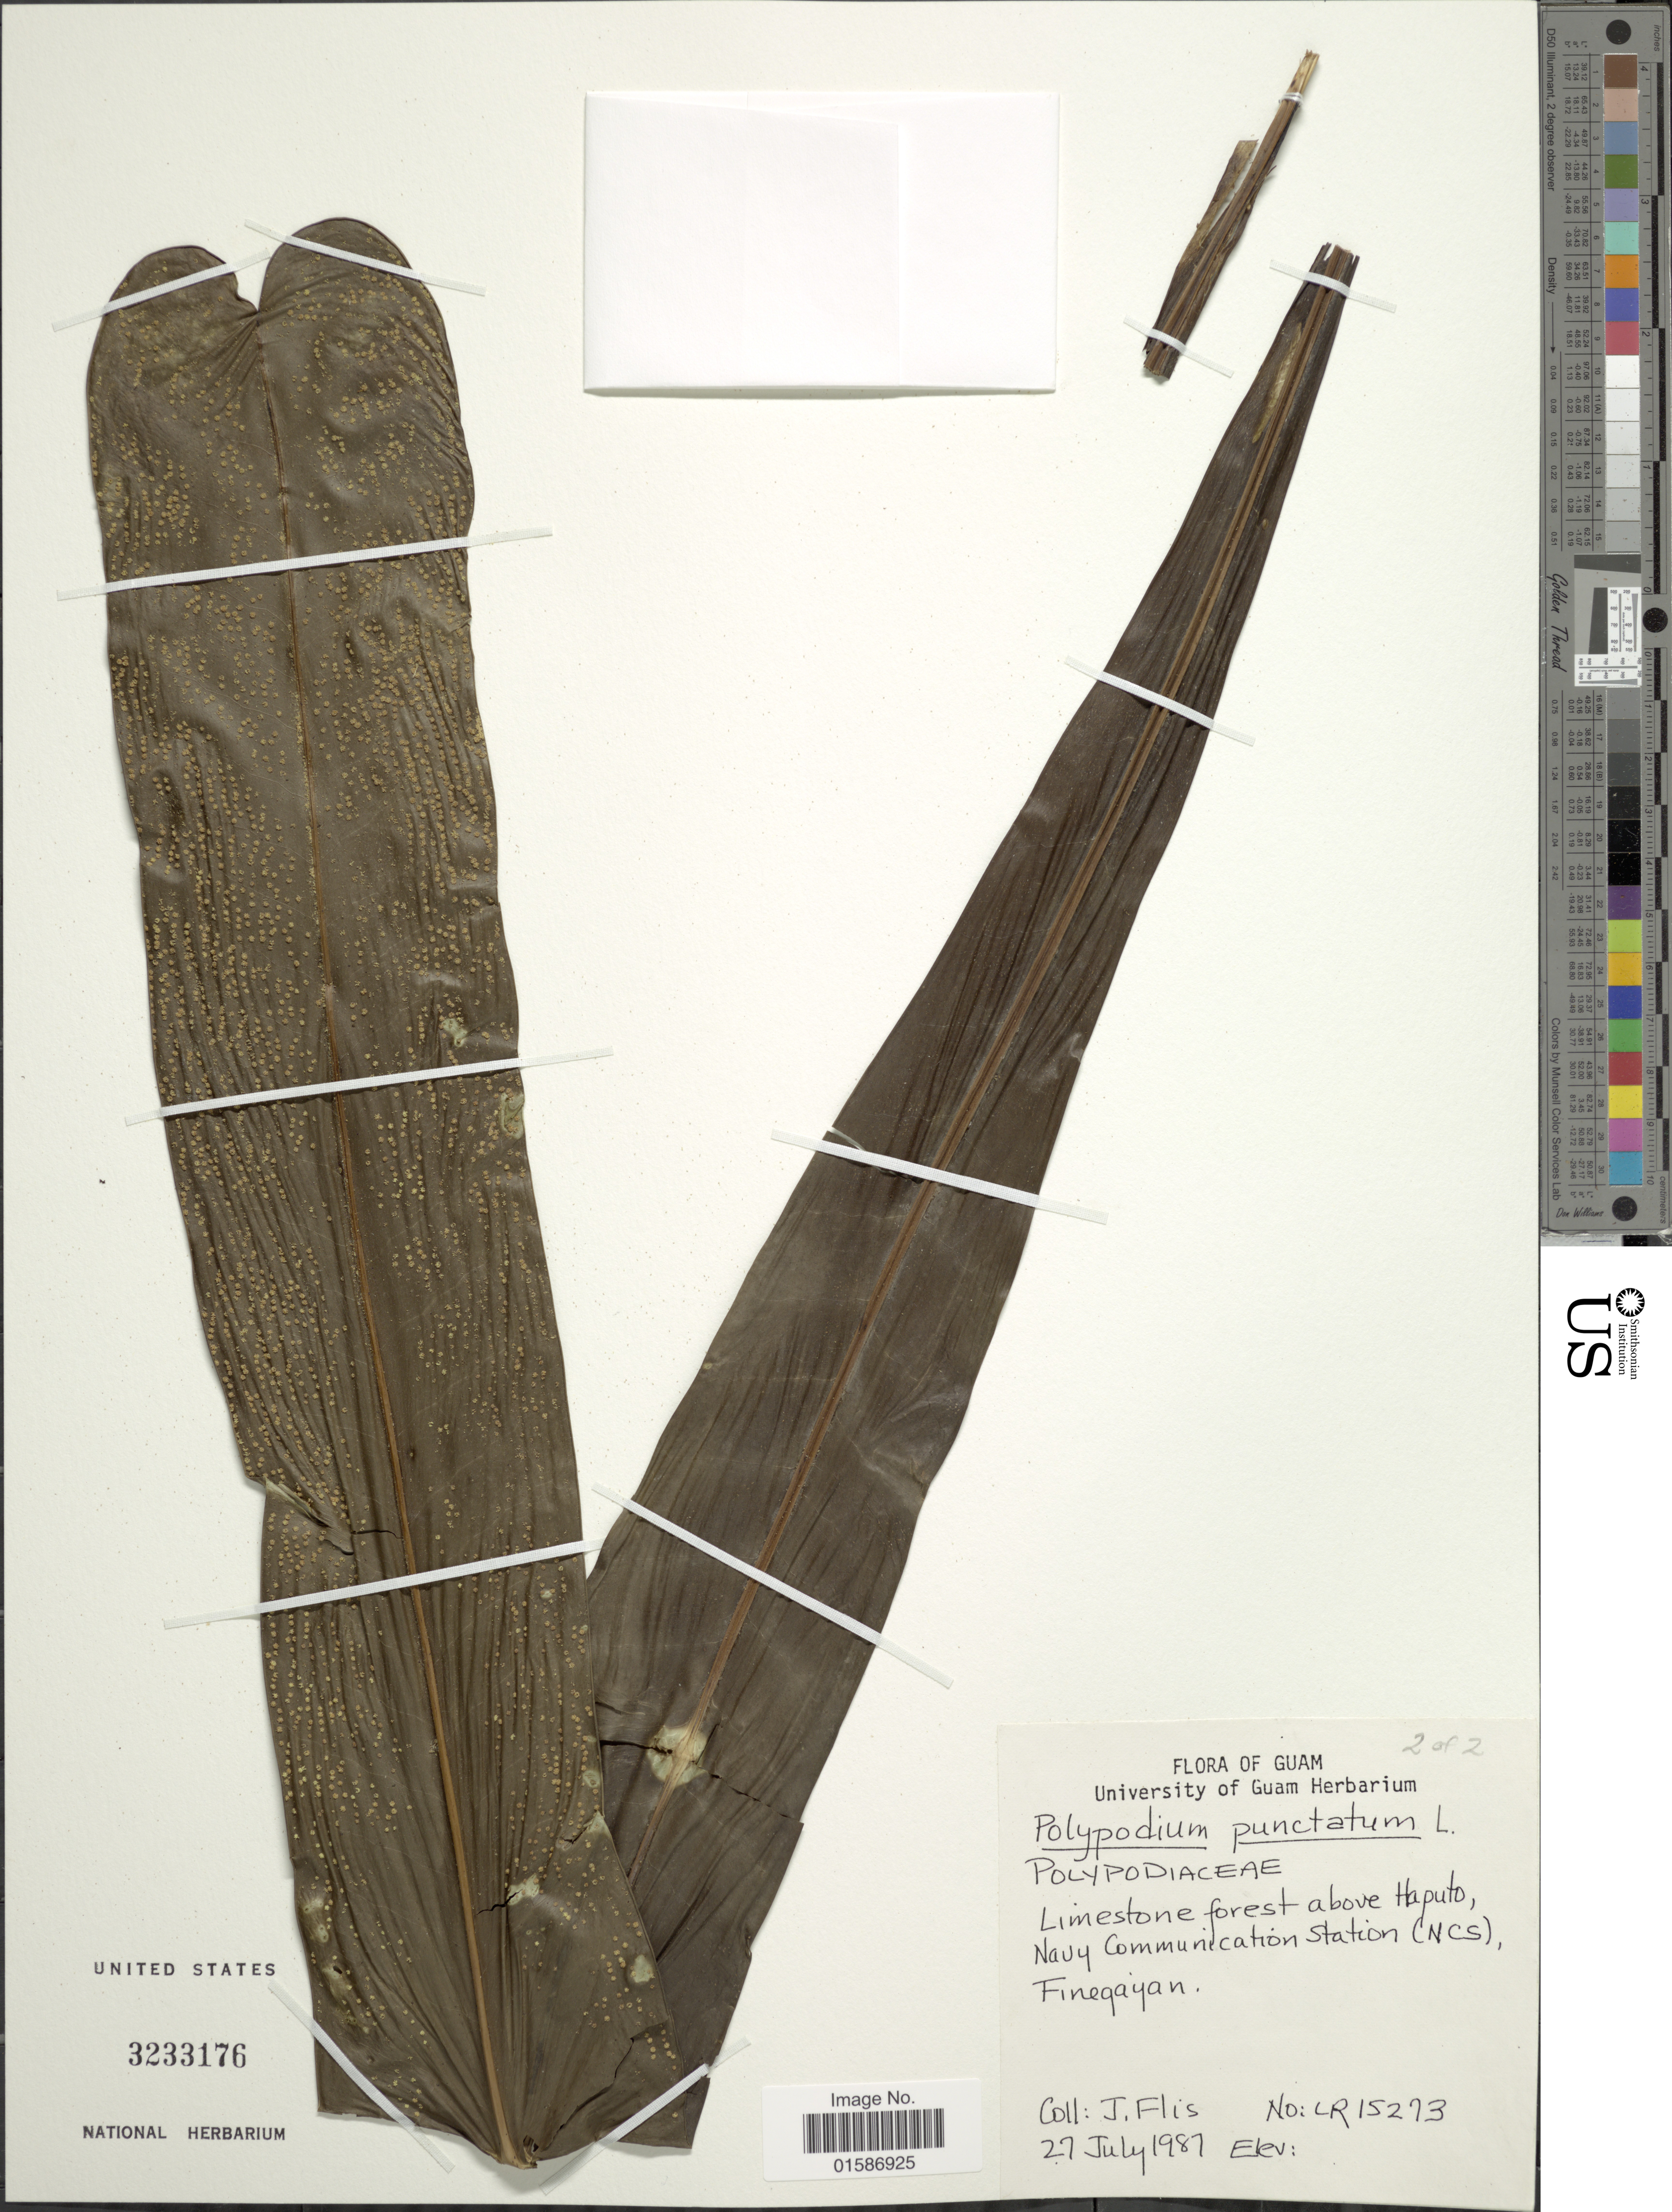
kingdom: Plantae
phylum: Tracheophyta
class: Polypodiopsida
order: Polypodiales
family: Polypodiaceae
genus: Microsorum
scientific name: Microsorum punctatum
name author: (L.) Copel.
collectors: J. Flis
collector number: LR 15273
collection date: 1987-07-27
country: Guam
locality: Limestone forest above Haputo, Navy Communication Station (NCS), Finegayan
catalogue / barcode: US 3233176